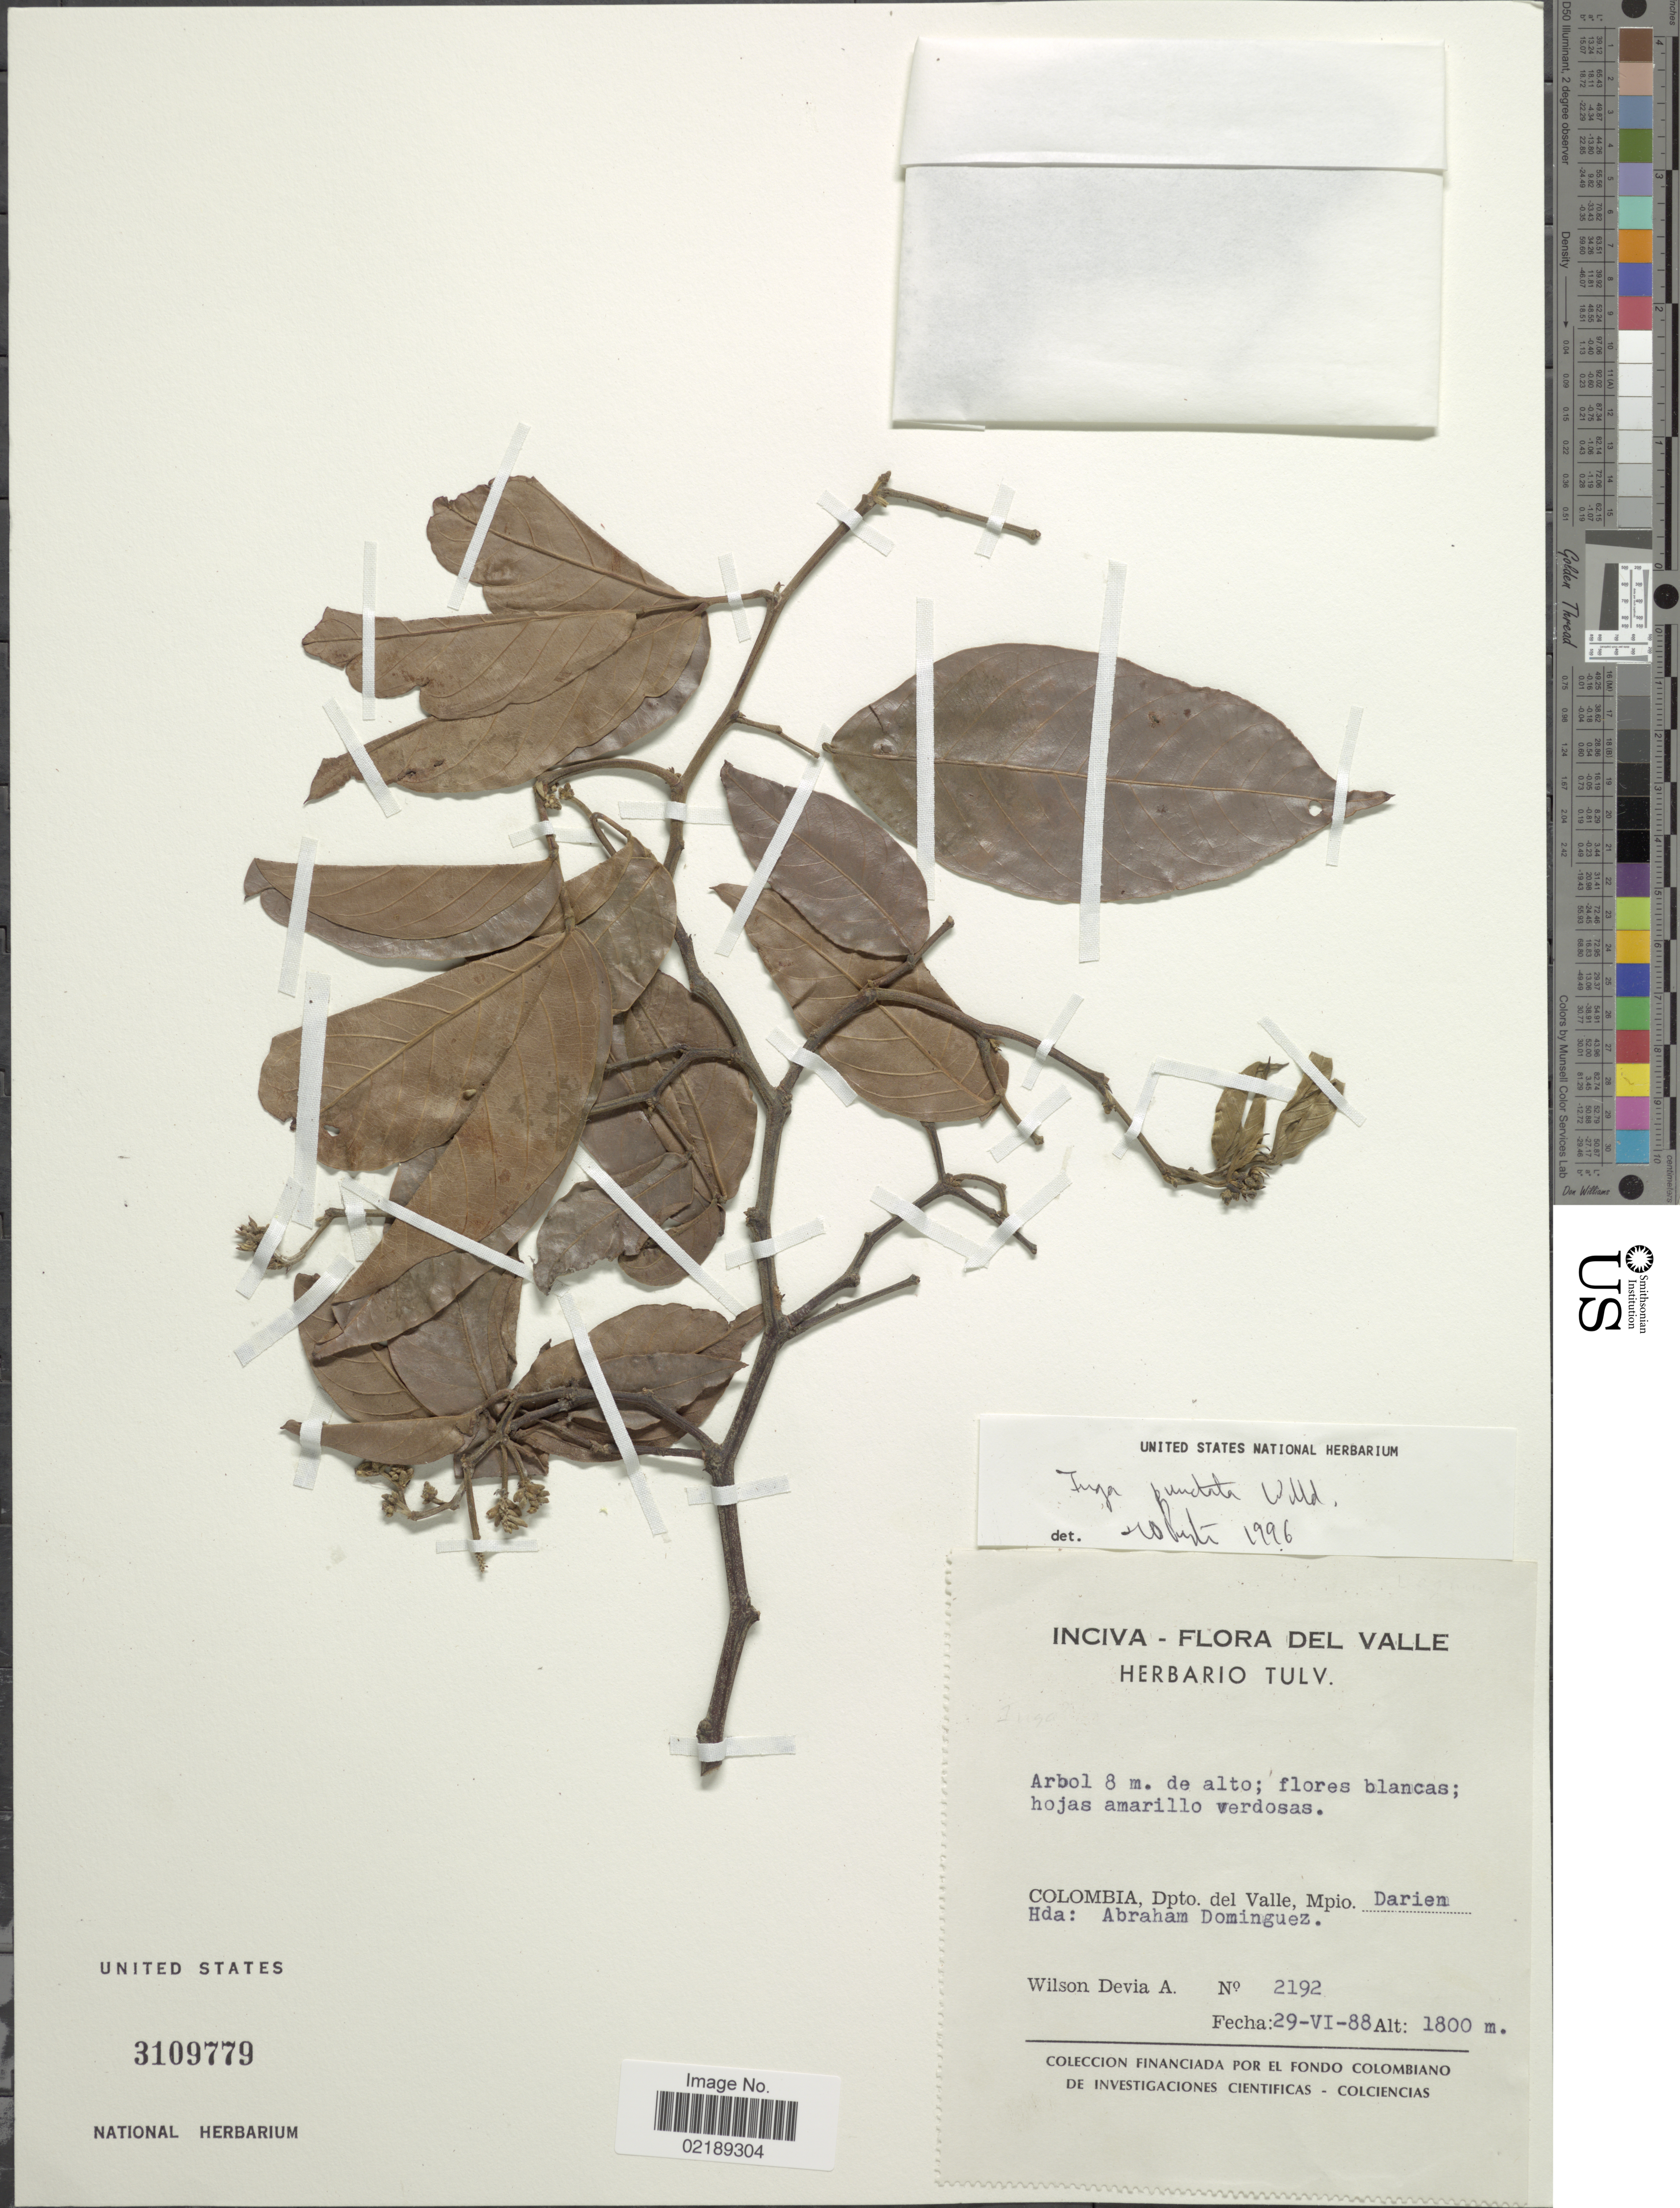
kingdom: Plantae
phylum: Tracheophyta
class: Magnoliopsida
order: Fabales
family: Fabaceae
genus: Inga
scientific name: Inga punctata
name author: Willd.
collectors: W. Devia A.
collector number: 2192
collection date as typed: Transcribed d/m/y: 29/6/88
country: Colombia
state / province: Valle del Cauca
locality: Valle, Mpio. Darien, Hda: Abraham Dominguez.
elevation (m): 1800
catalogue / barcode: US 3109779